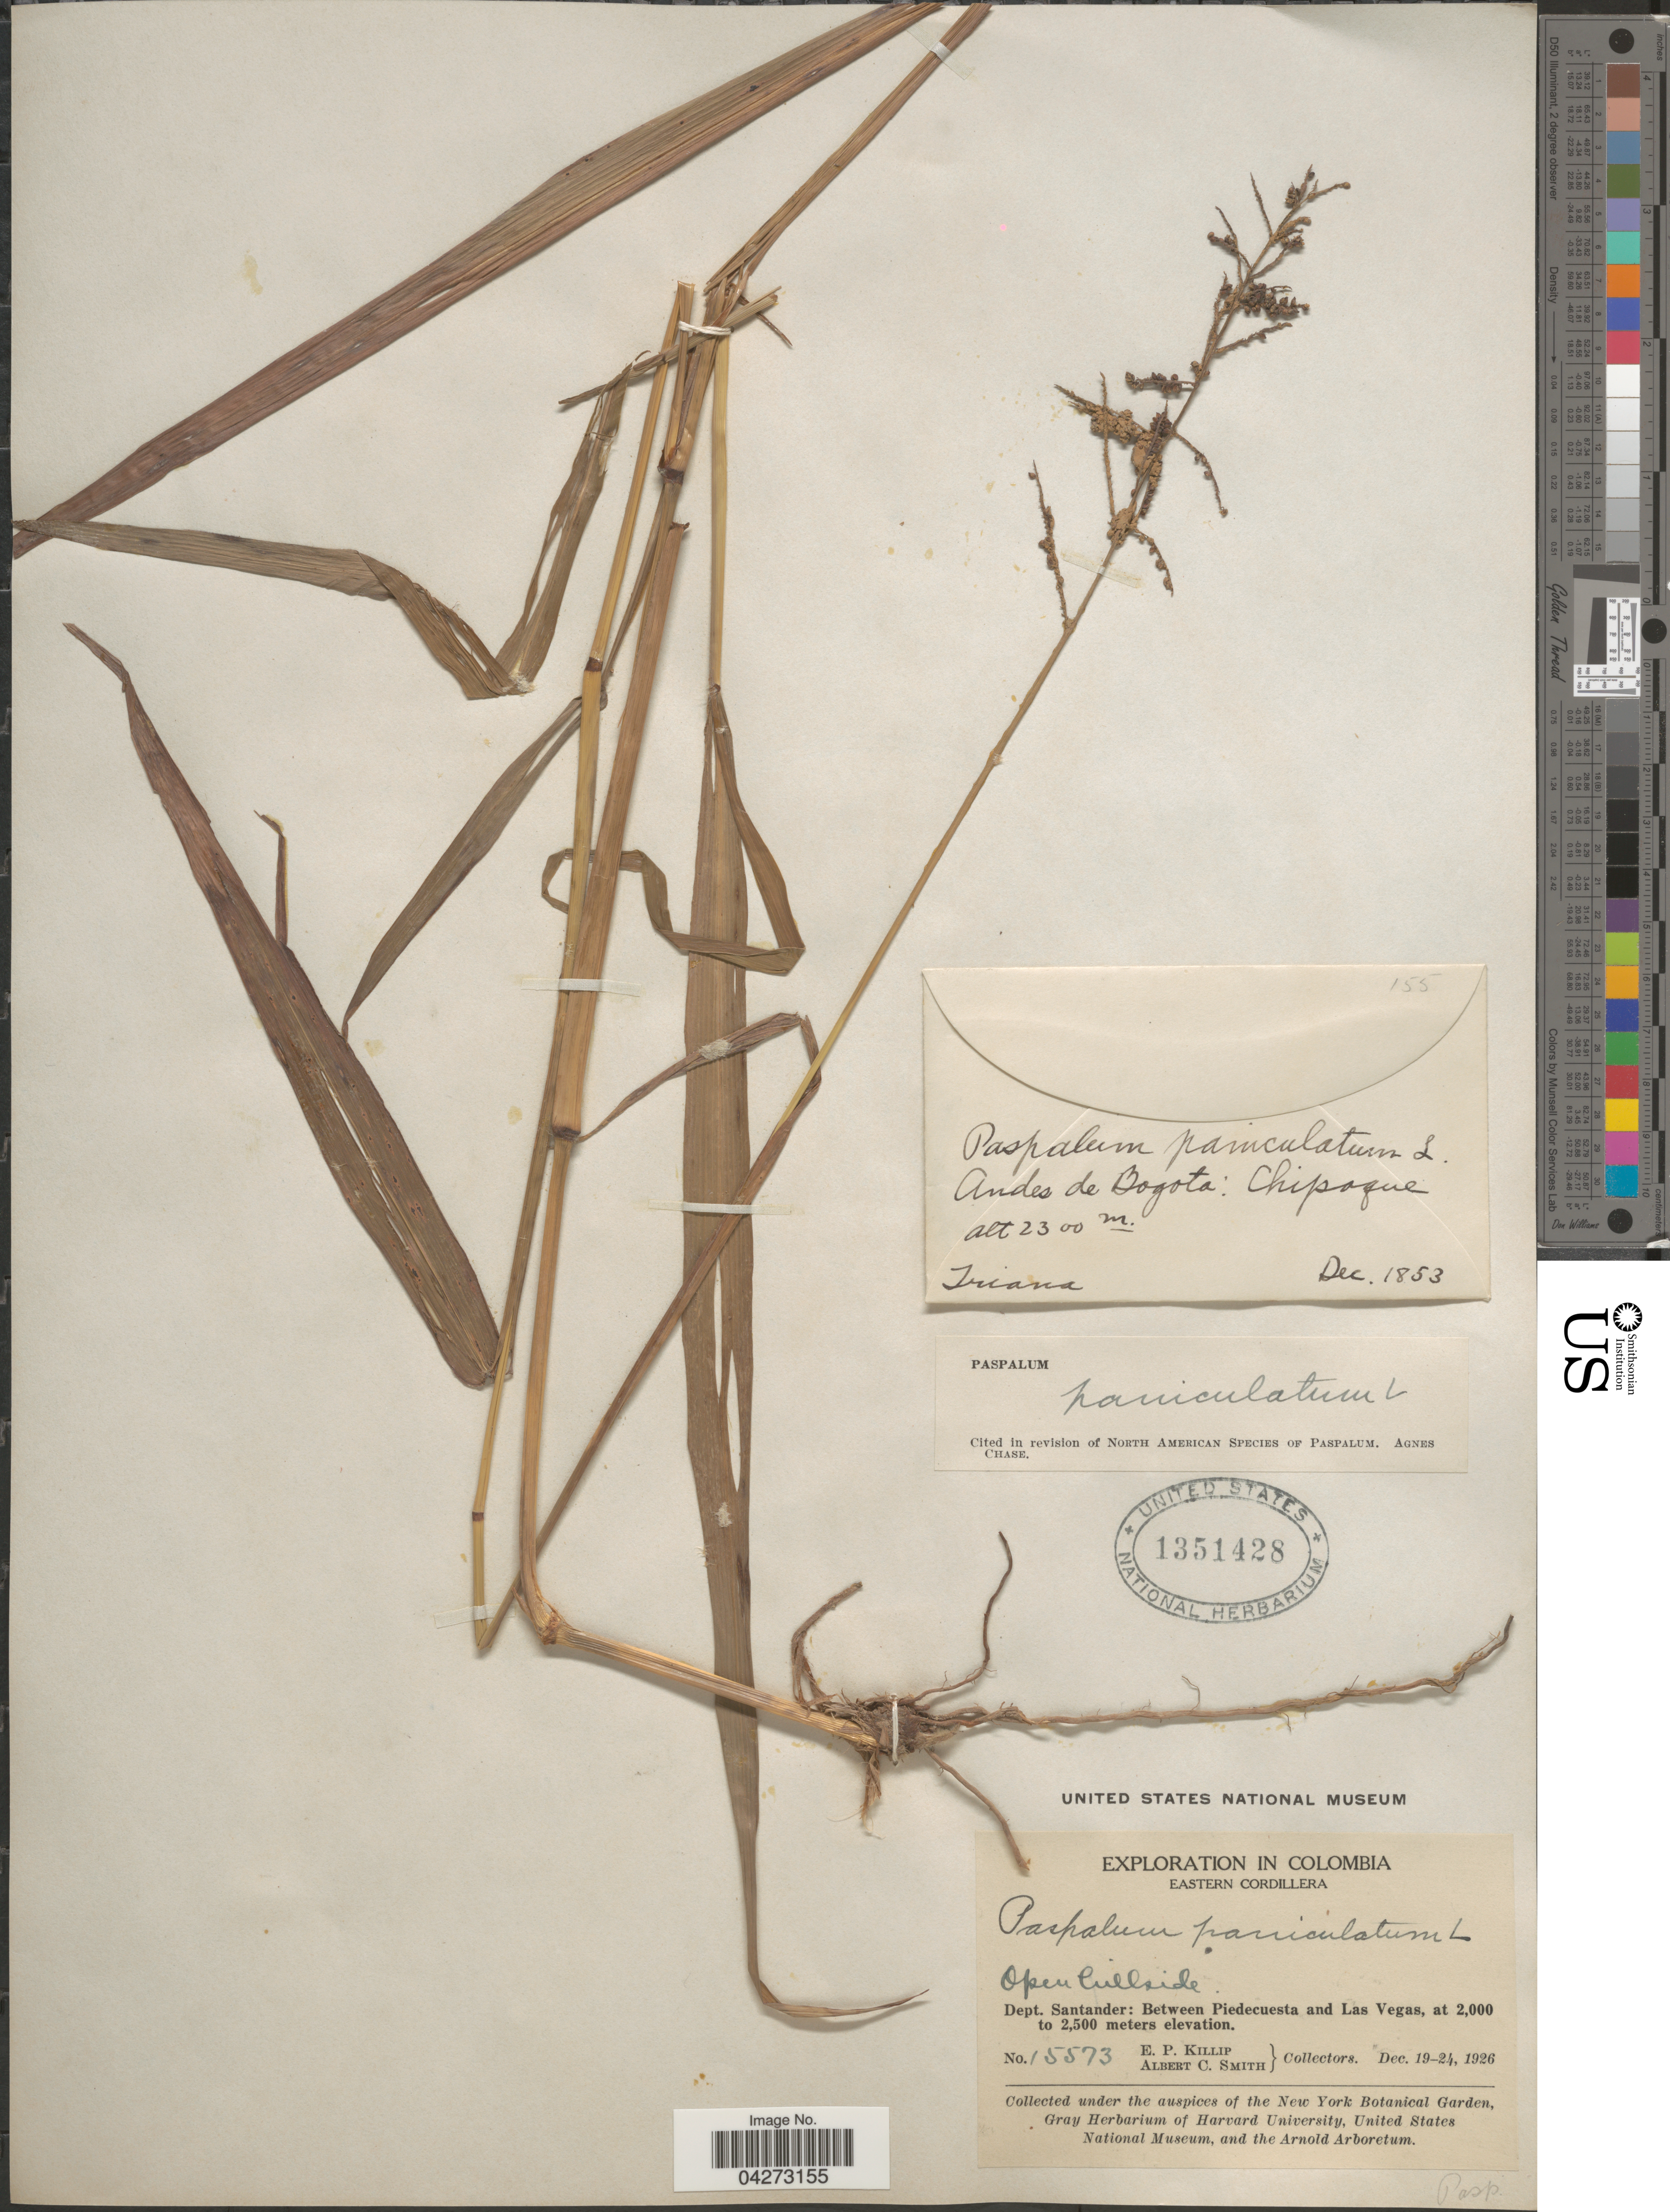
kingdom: Plantae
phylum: Tracheophyta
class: Liliopsida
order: Poales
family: Poaceae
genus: Paspalum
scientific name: Paspalum paniculatum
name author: L.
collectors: E. P. Killip & A. C. Smith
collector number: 15573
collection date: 1926-12-19/1926-12-24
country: Colombia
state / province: Santander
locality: Exploration in Colombia. Eastern Cordillera. Dept. Santander: Between Piedecuesta and Las Vegas.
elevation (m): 2000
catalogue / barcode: US 1351428-2